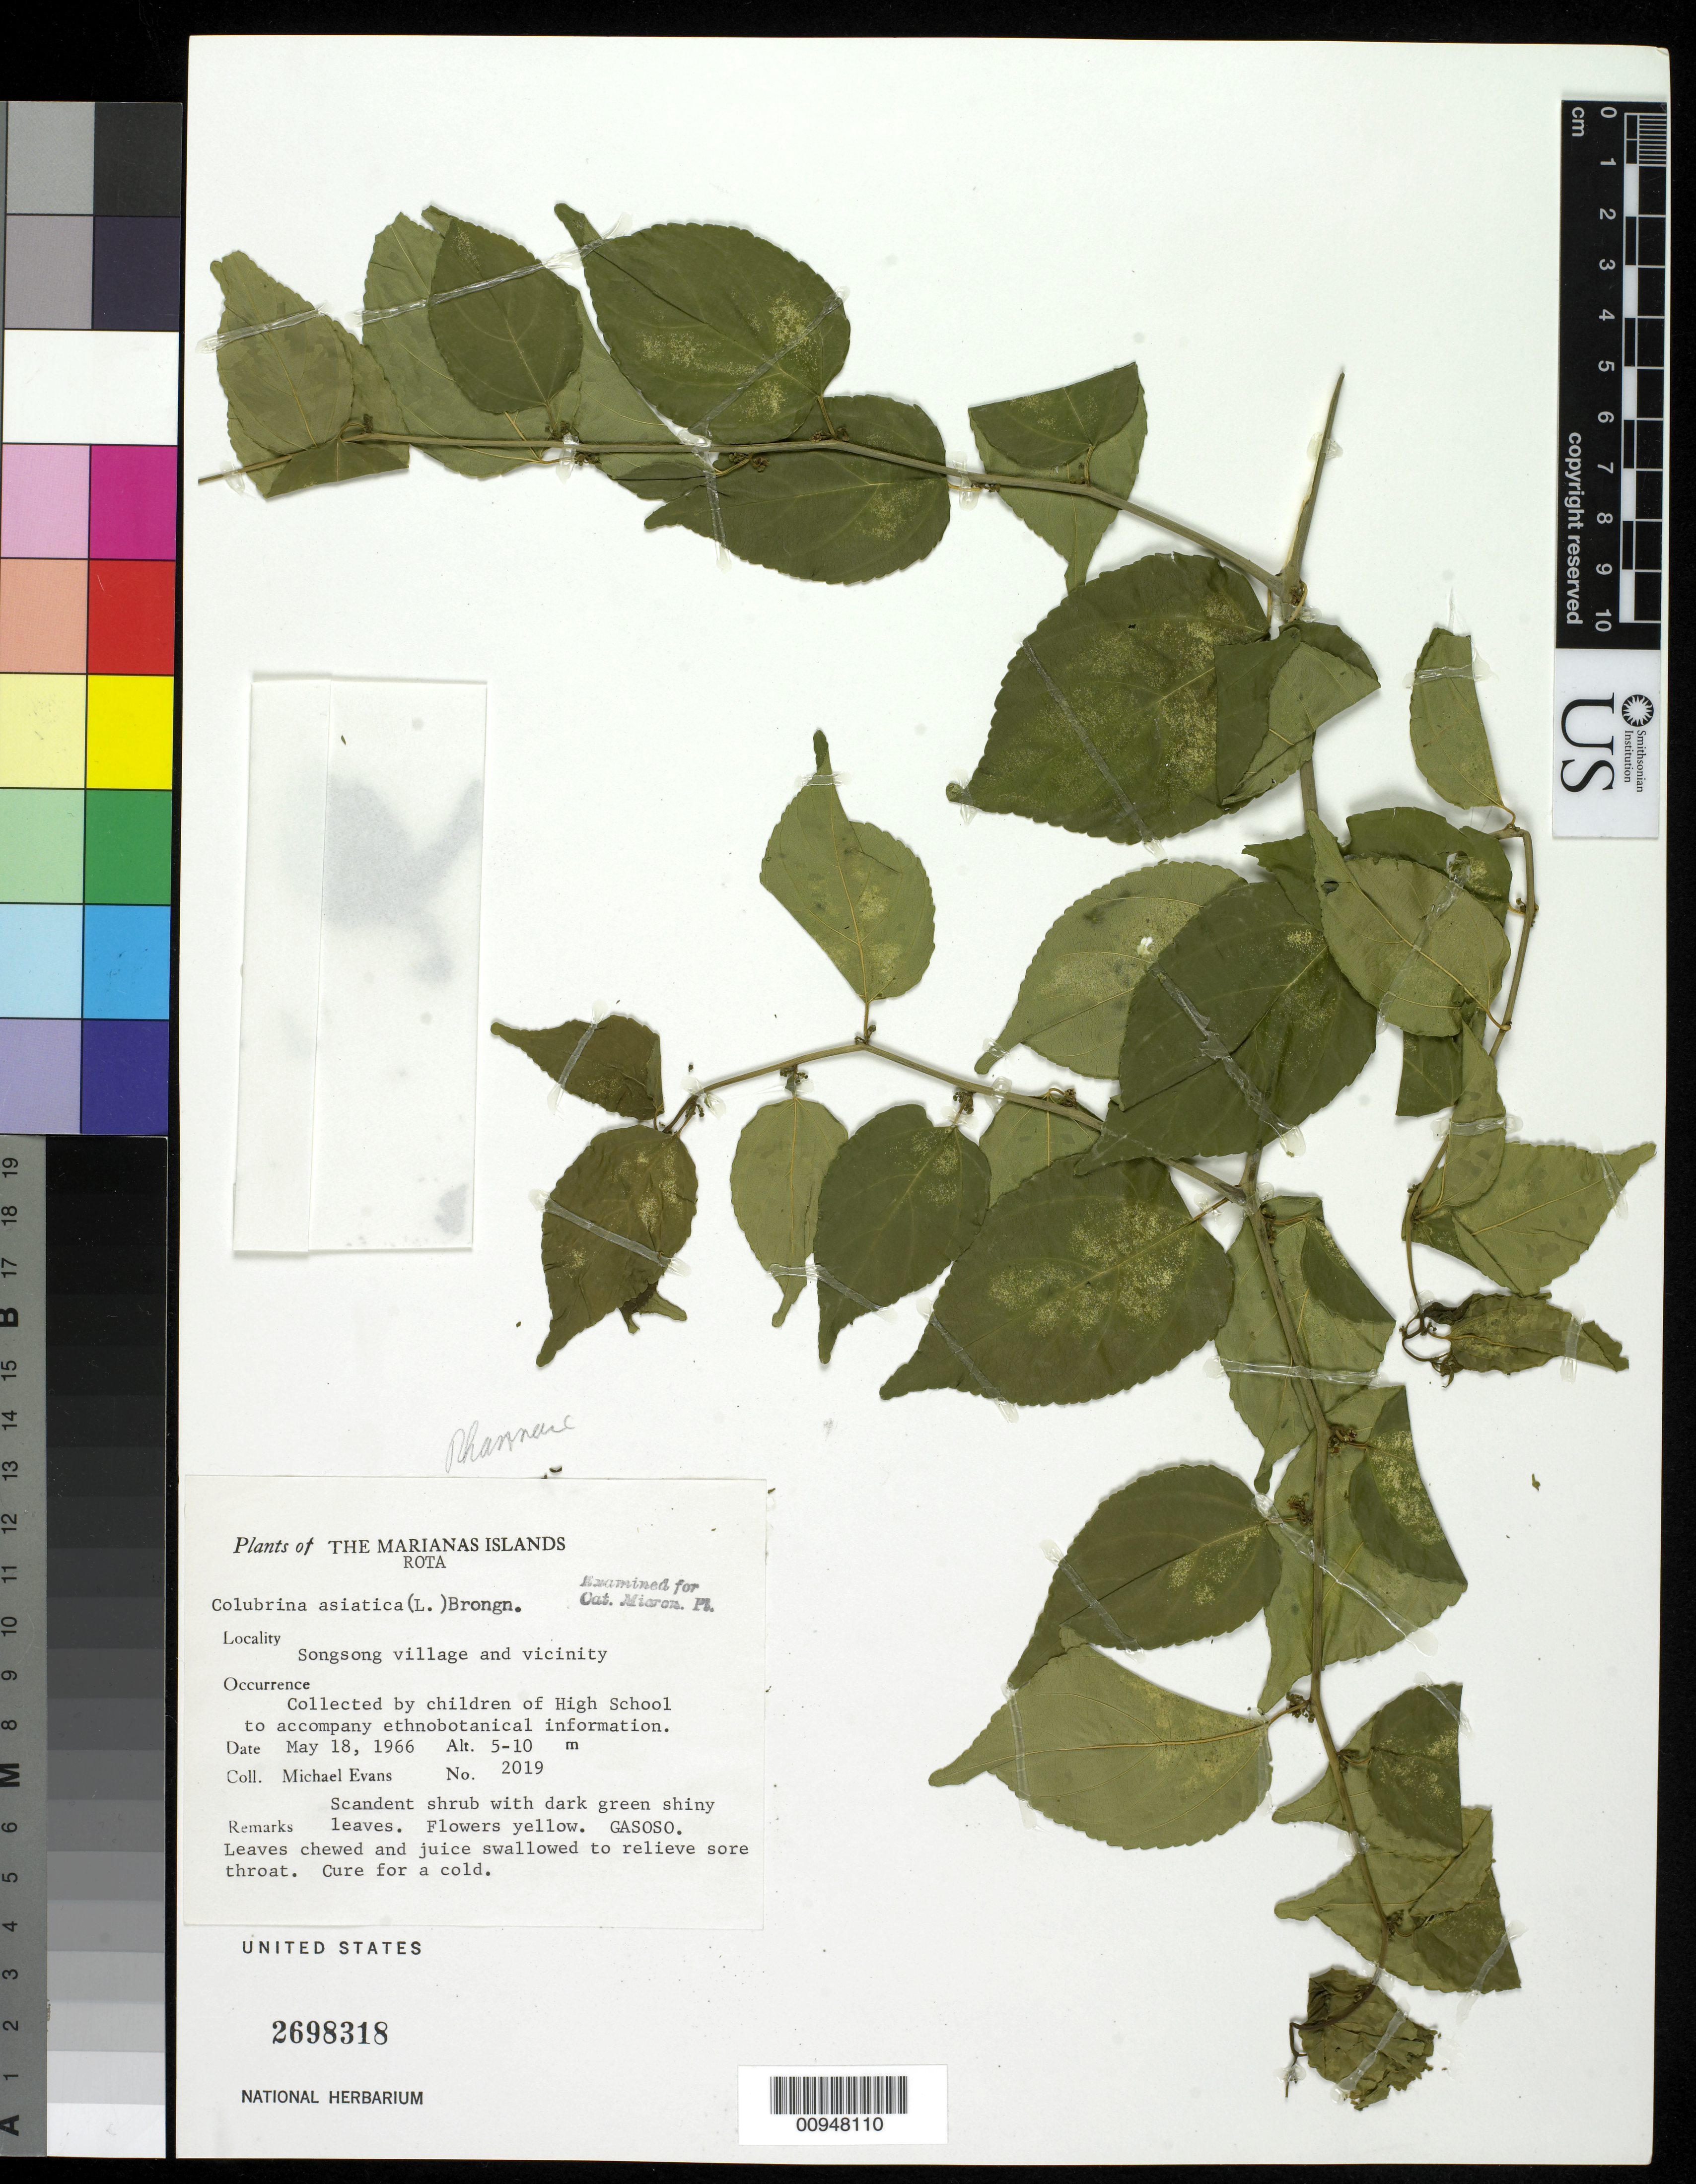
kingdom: Plantae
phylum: Tracheophyta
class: Magnoliopsida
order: Rosales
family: Rhamnaceae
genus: Colubrina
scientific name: Colubrina asiatica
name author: (L.) Brongn.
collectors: M. Evans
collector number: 2019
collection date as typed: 18 May 1966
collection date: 1966-05-18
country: Northern Mariana Islands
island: Rota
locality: Songsong village and vicinity.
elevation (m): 5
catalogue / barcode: US 2698318